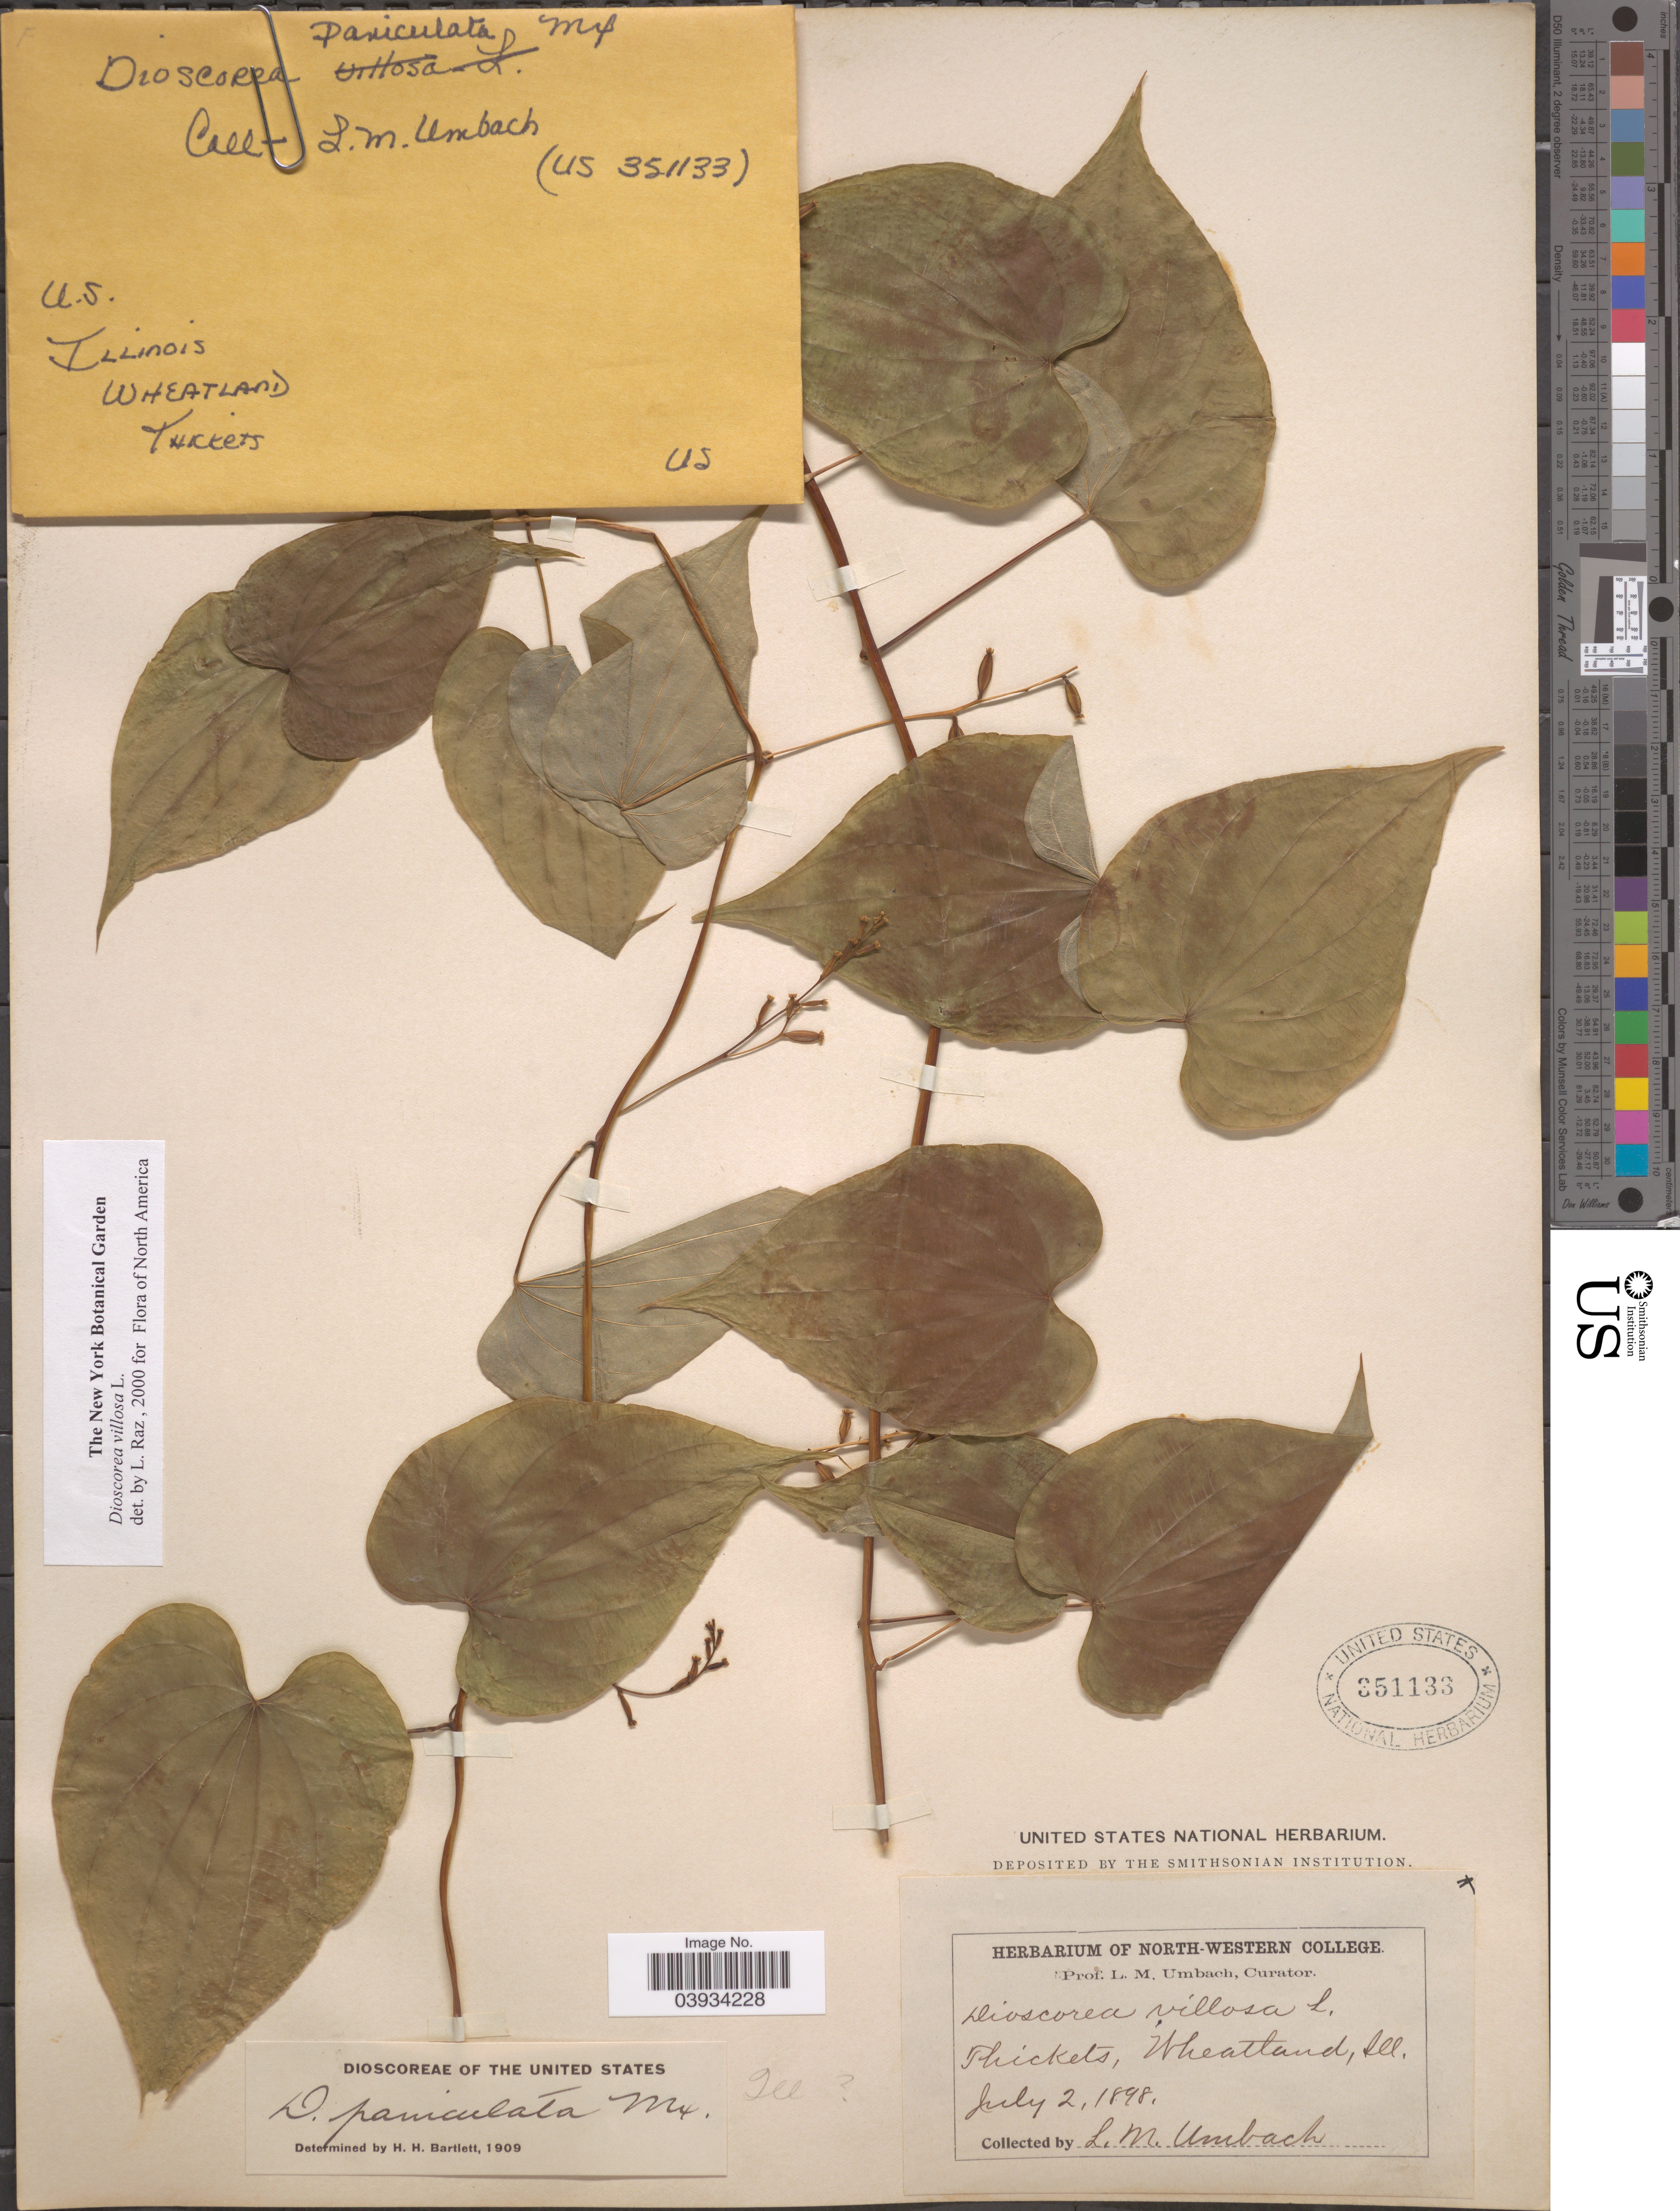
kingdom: Plantae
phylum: Tracheophyta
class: Liliopsida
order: Dioscoreales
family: Dioscoreaceae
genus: Dioscorea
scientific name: Dioscorea villosa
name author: L.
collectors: L. M. Umbach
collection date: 1898-07-02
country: United States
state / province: Illinois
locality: Thickets, Wheatland.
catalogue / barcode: US 351133